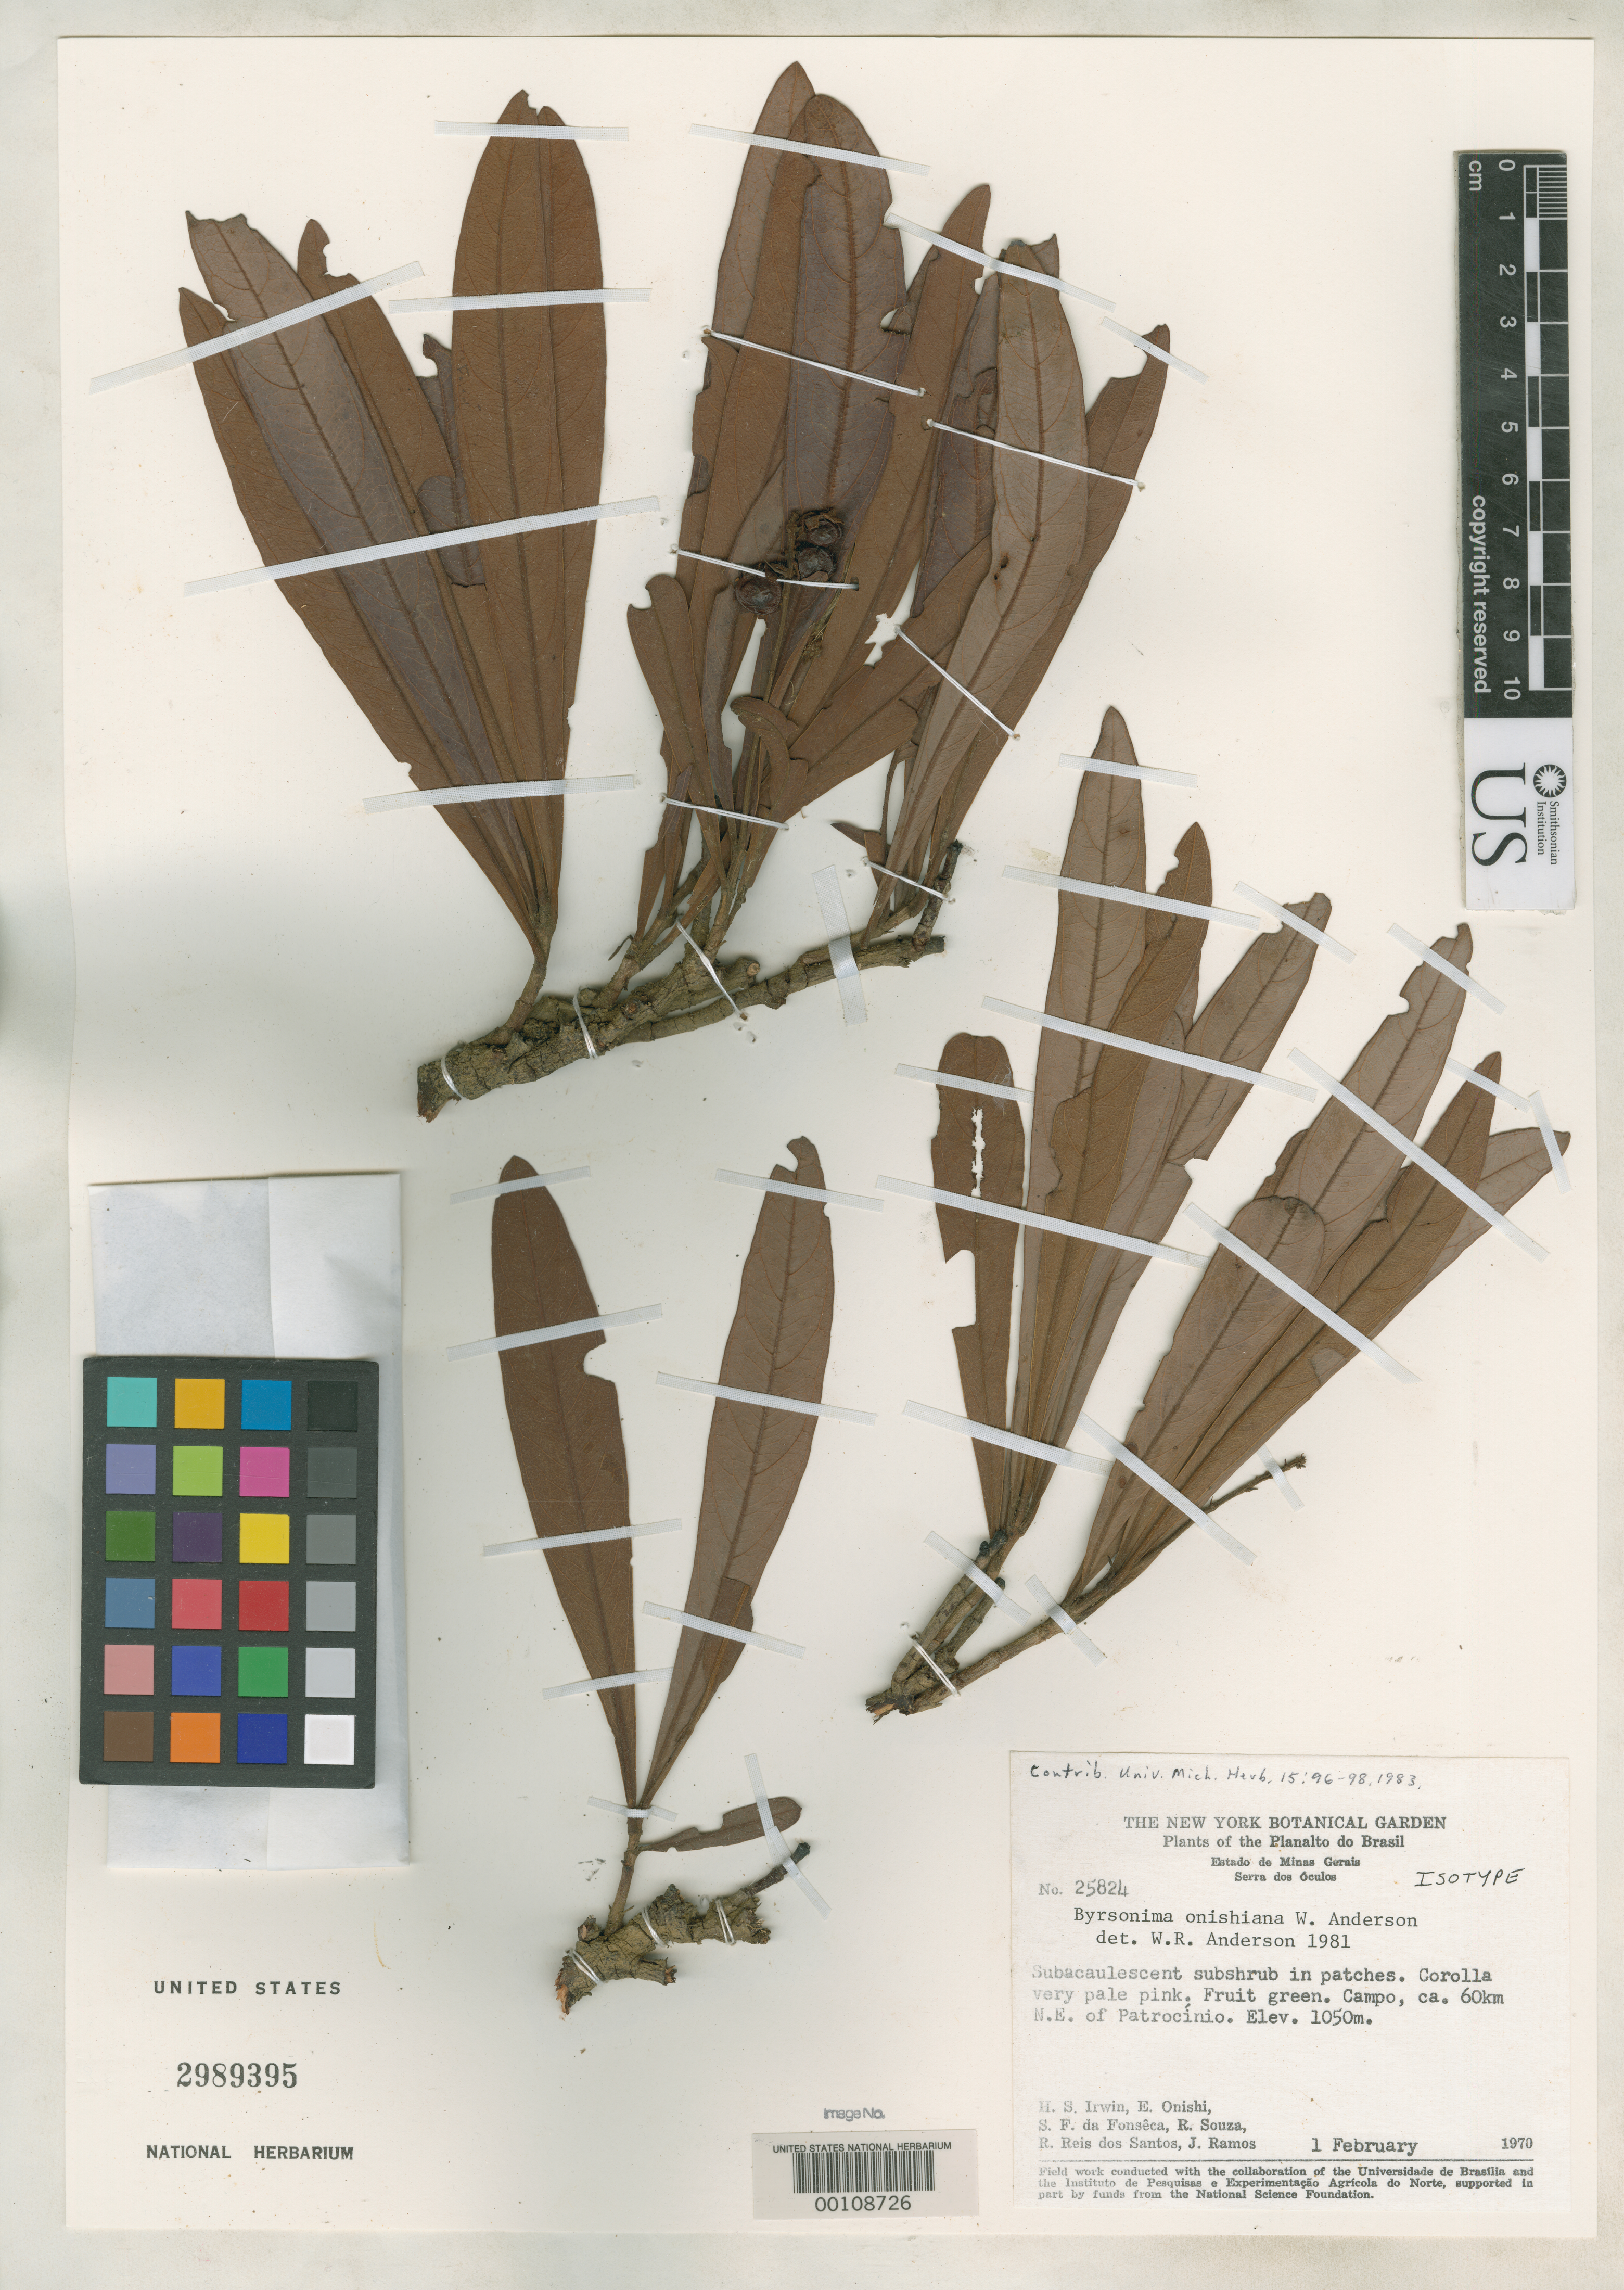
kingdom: Plantae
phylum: Tracheophyta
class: Magnoliopsida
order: Malpighiales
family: Malpighiaceae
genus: Byrsonima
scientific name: Byrsonima onishiana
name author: W.R. Anderson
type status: Isotype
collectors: H. Irwin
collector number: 25824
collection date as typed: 01 Feb 1970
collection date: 1970-02-01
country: Brazil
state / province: Minas Gerais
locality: Campo, ca. 60 km NE of Patrocinio.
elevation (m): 1050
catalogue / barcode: US 2989395